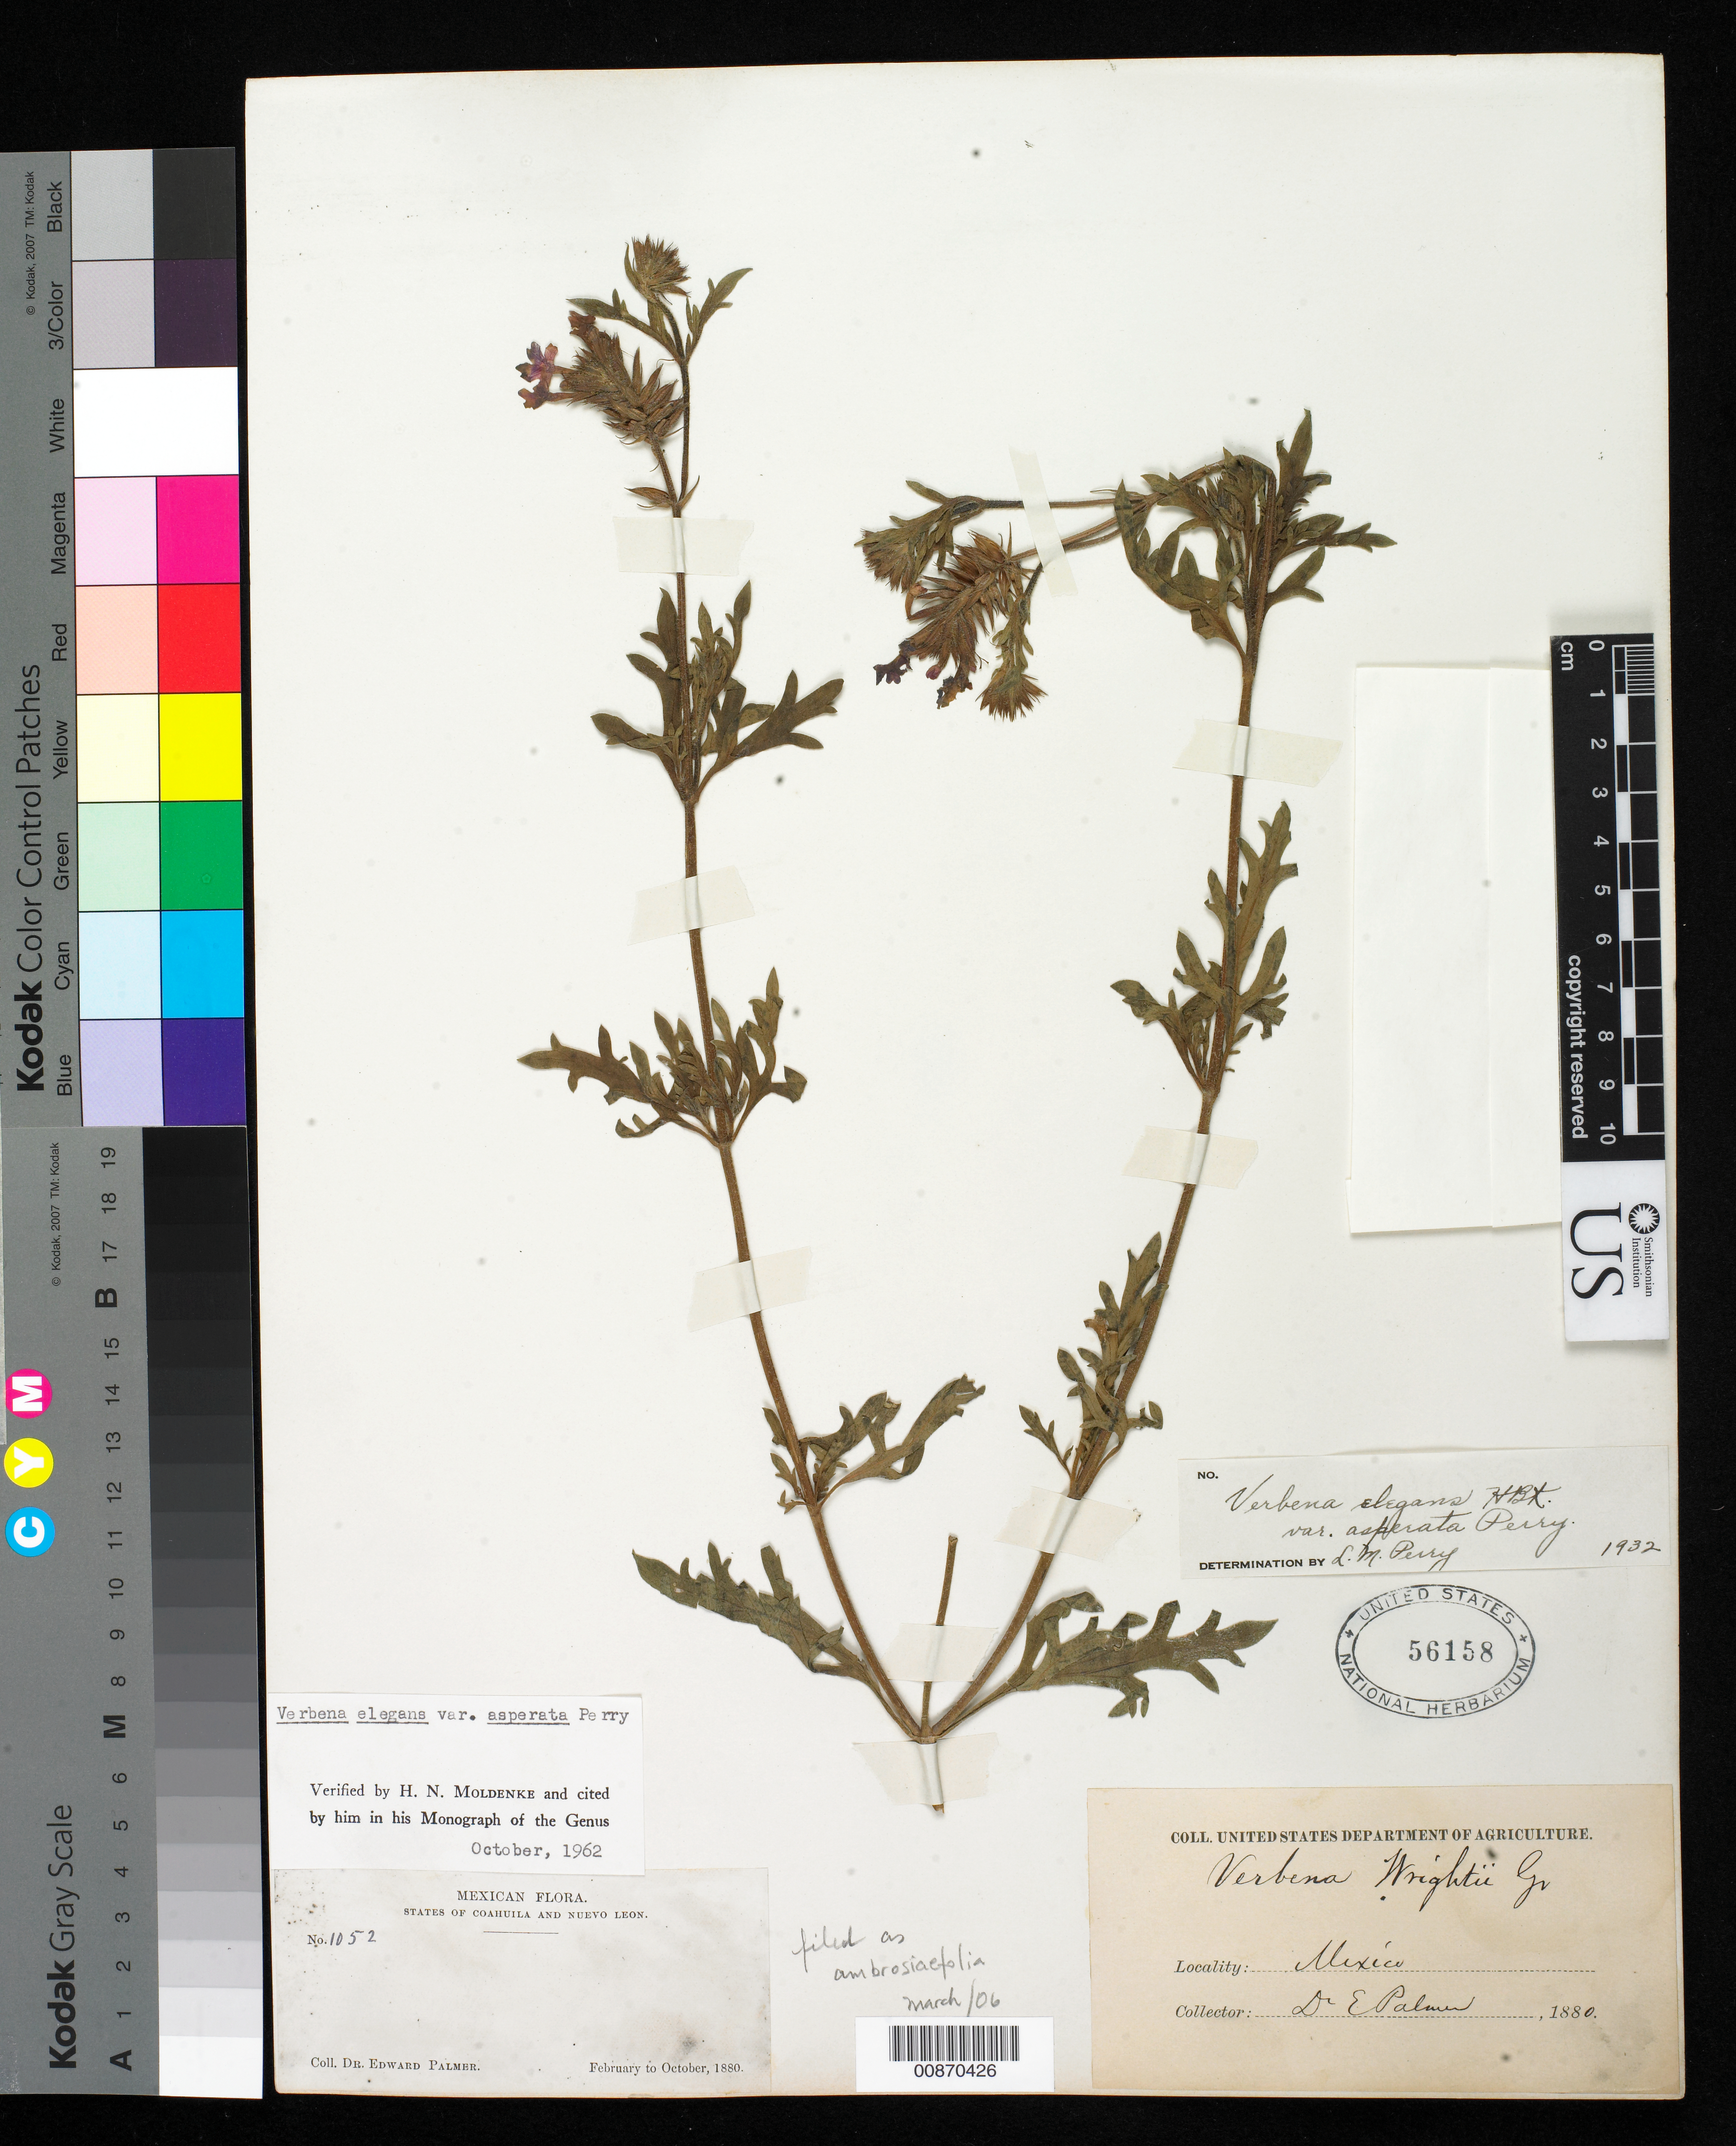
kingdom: Plantae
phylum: Tracheophyta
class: Magnoliopsida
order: Lamiales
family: Verbenaceae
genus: Verbena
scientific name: Verbena ambrosiifolia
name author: Rydb. ex Small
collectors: E. Palmer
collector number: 1052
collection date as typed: Feb 1880 to -- Oct 1880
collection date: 1880-02/1880-10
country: Mexico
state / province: Coahuila / Nuevo León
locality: States of Coahuila and Nuevo León.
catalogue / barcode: US 56158